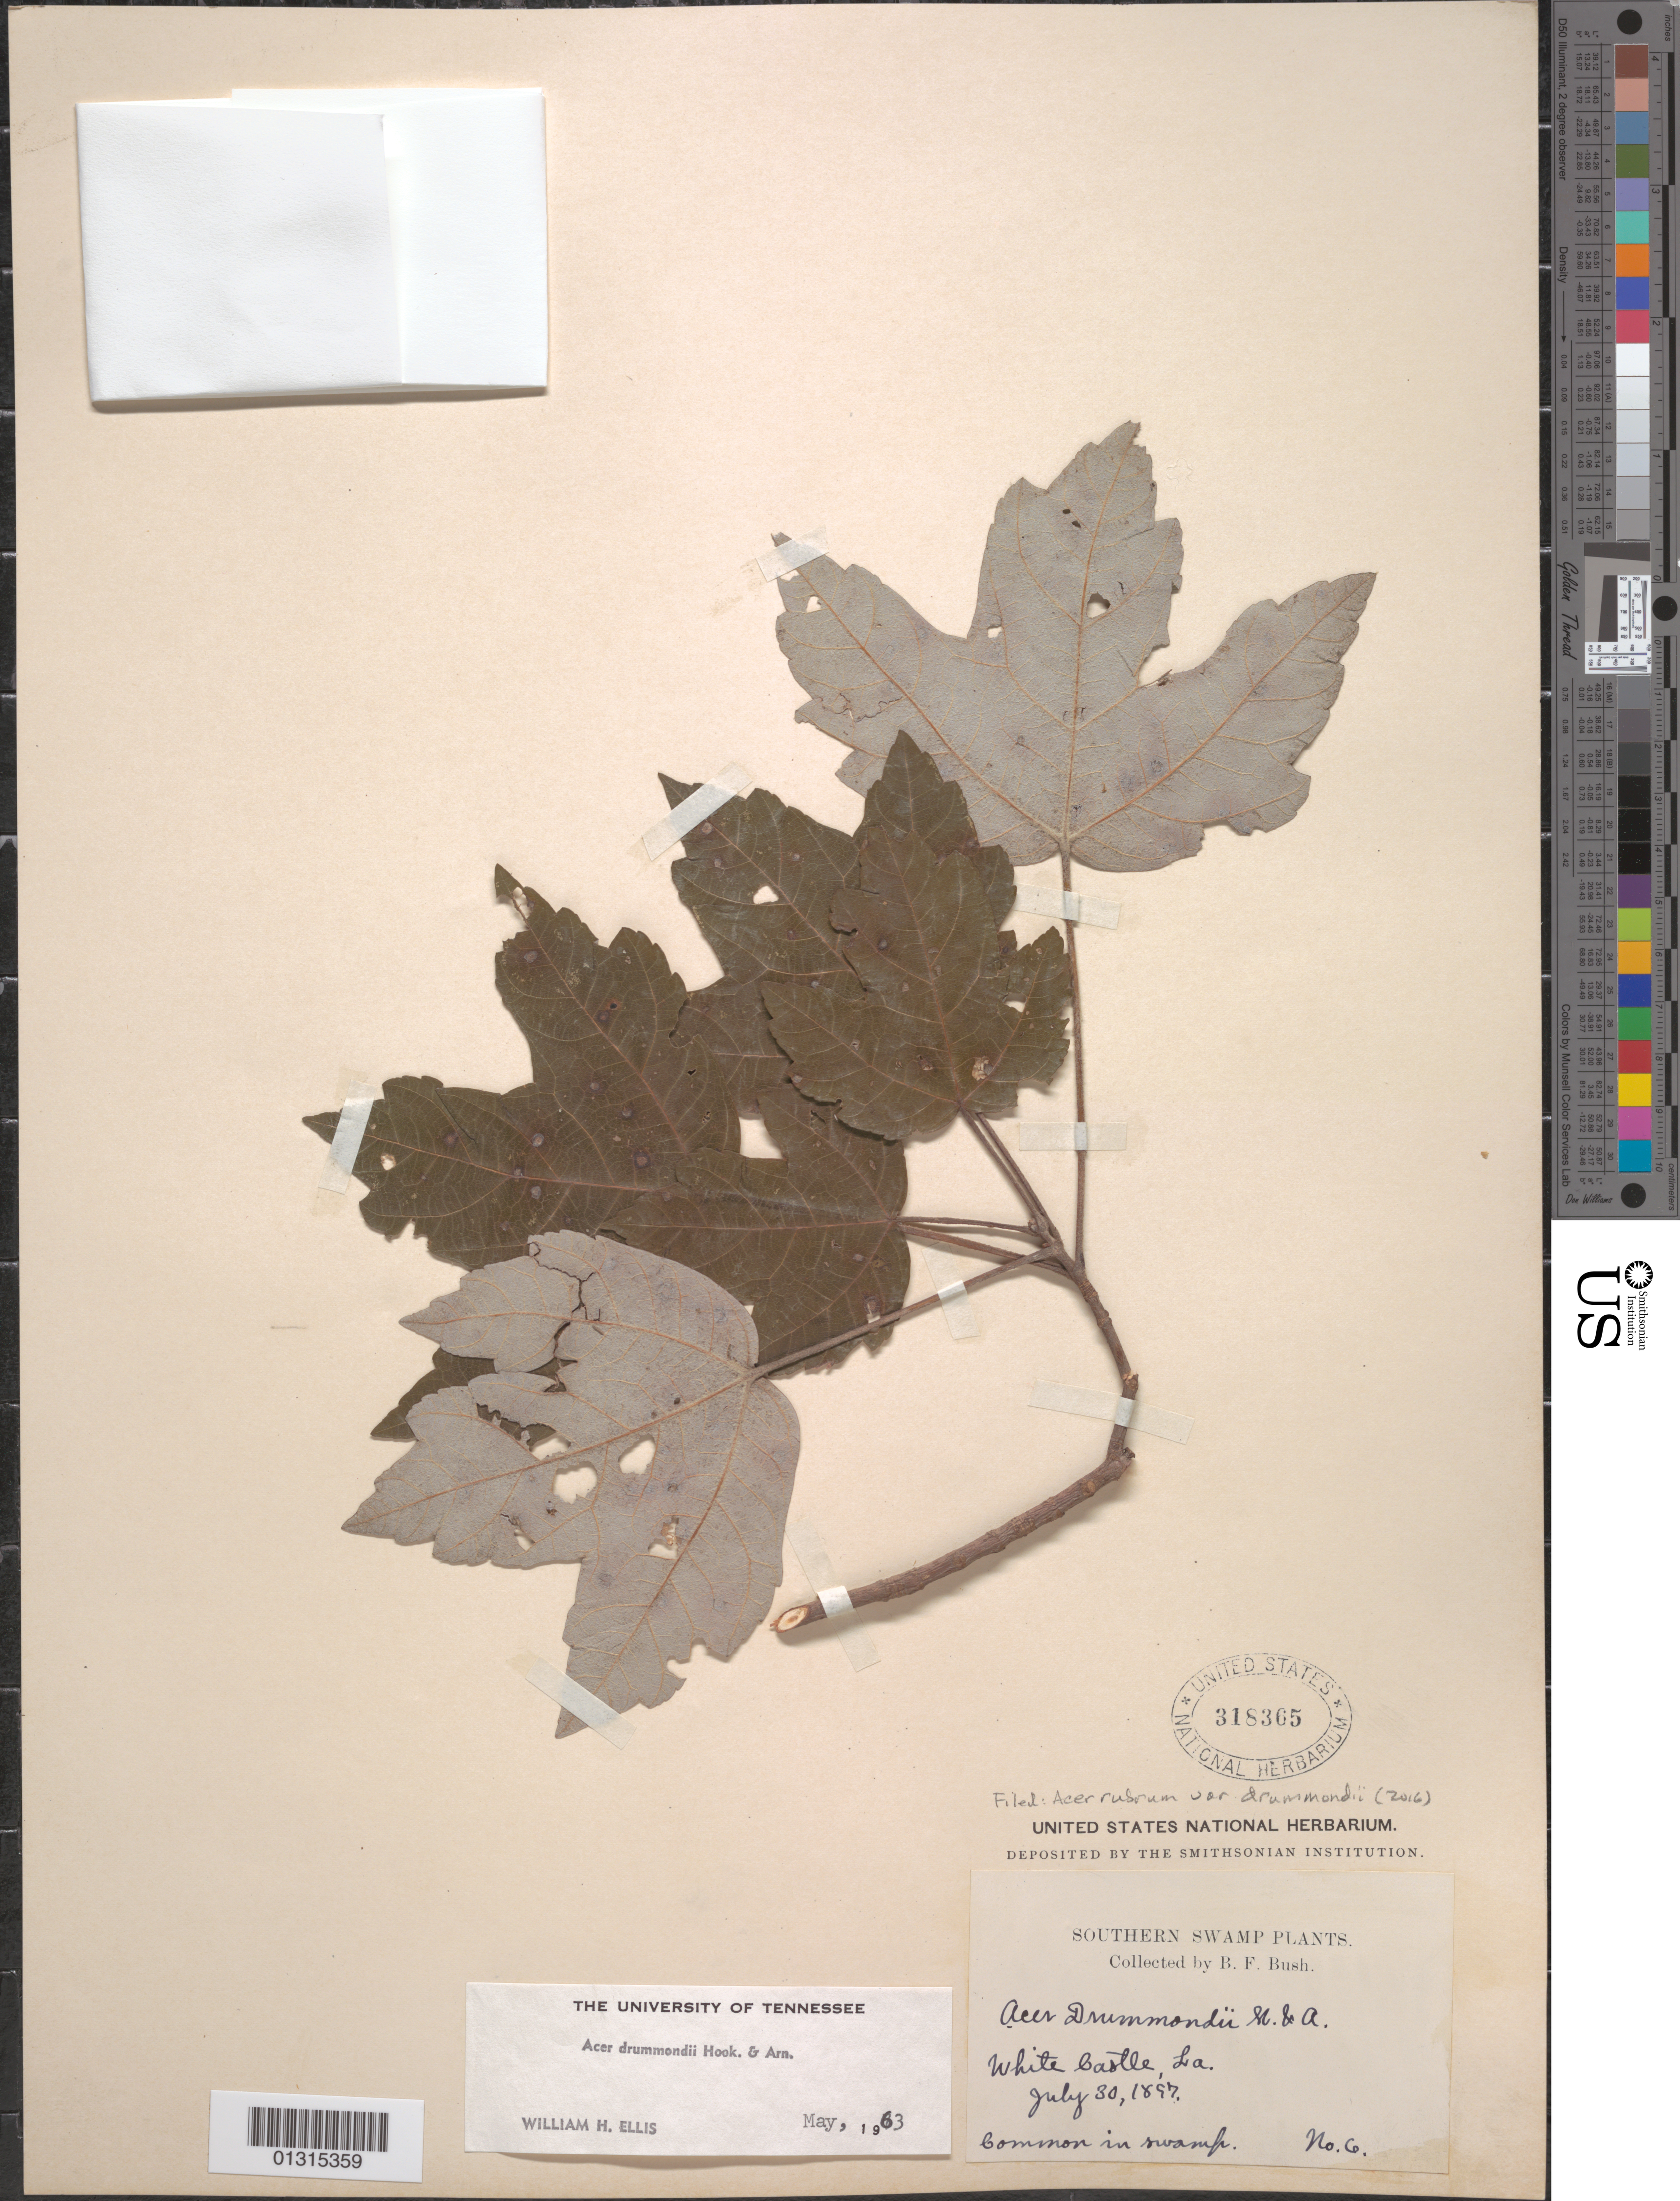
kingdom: Plantae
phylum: Tracheophyta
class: Magnoliopsida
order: Sapindales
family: Sapindaceae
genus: Acer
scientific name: Acer rubrum var. drummondi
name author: (Hook. & Arn. ex Nutt.) Sarg.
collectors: B. F. Bush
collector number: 6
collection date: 1897-07-30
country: United States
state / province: Louisiana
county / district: Iberville Parish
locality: White Castle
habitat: Common in swamp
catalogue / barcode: US 318365